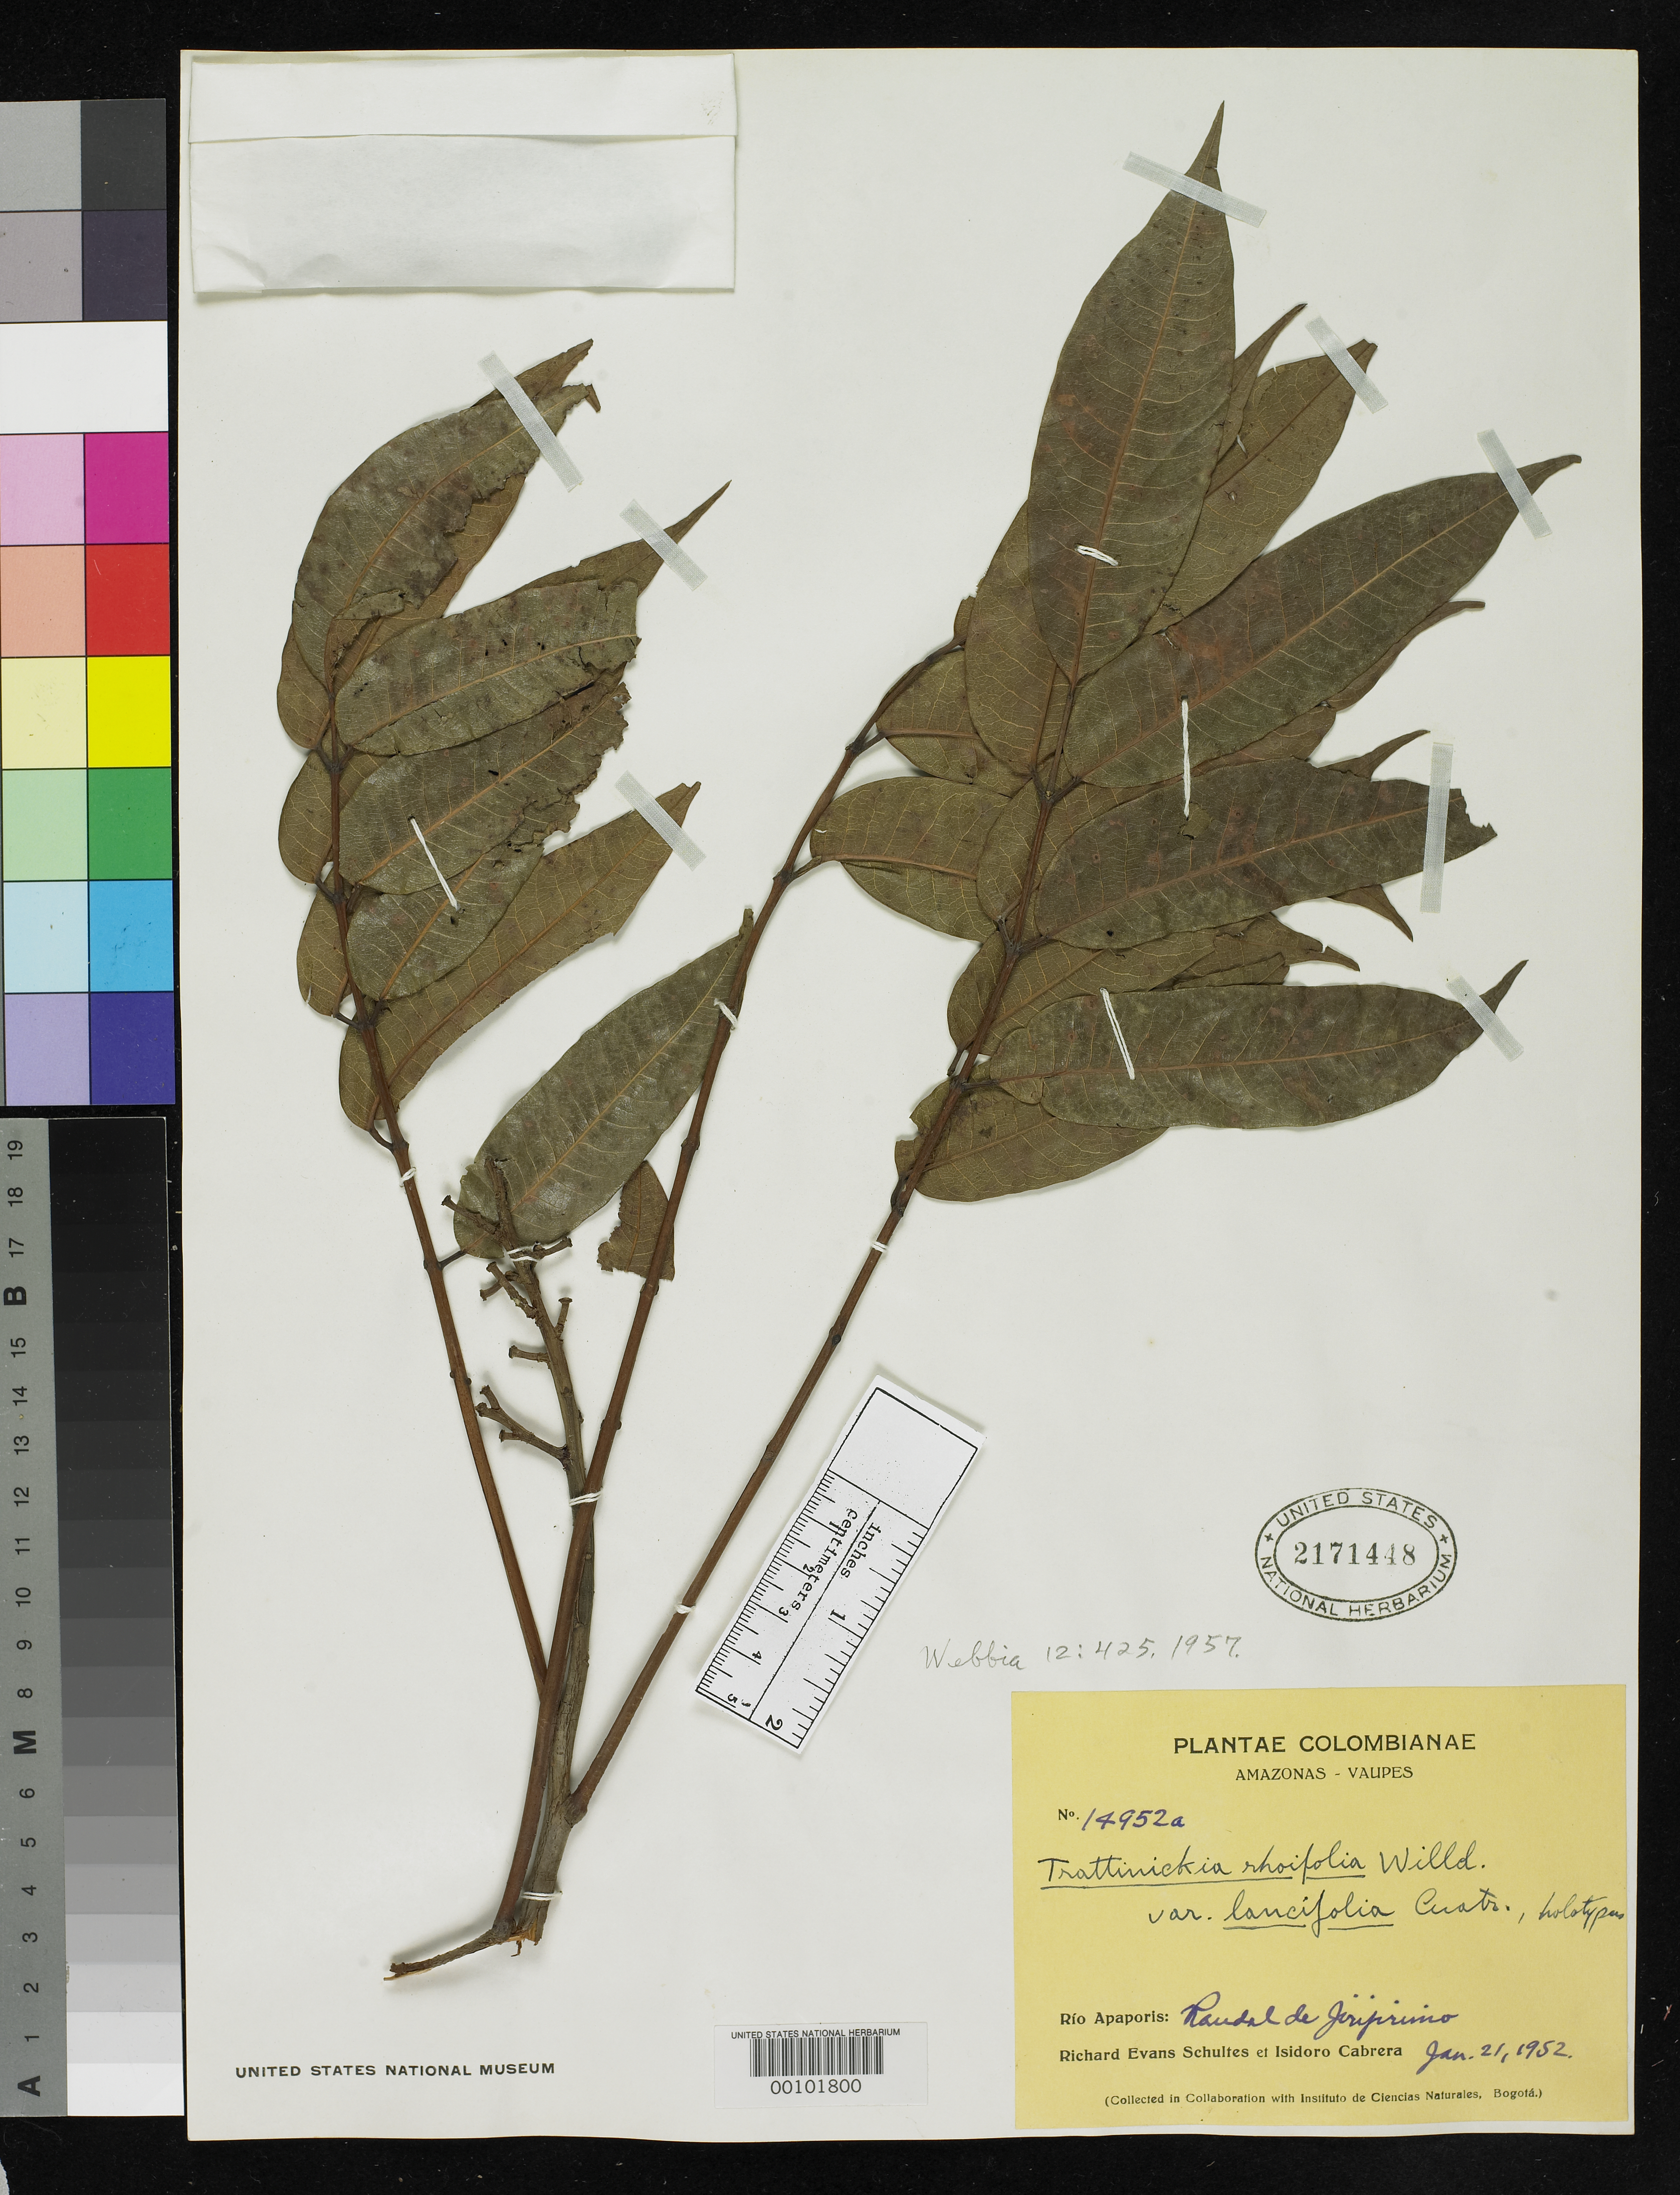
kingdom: Plantae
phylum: Tracheophyta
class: Magnoliopsida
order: Sapindales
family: Burseraceae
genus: Trattinnickia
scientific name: Trattinnickia rhoifolia var. lancifolia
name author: Cuatrec.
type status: Holotype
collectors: R. E. Schultes & I. Cabrera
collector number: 14952 a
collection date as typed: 21 Jan 1952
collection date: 1952-01-21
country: Colombia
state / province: Amazônas / Vaupés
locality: Rio Apaporis, Randal de Jiriprimo.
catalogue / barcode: US 2171448